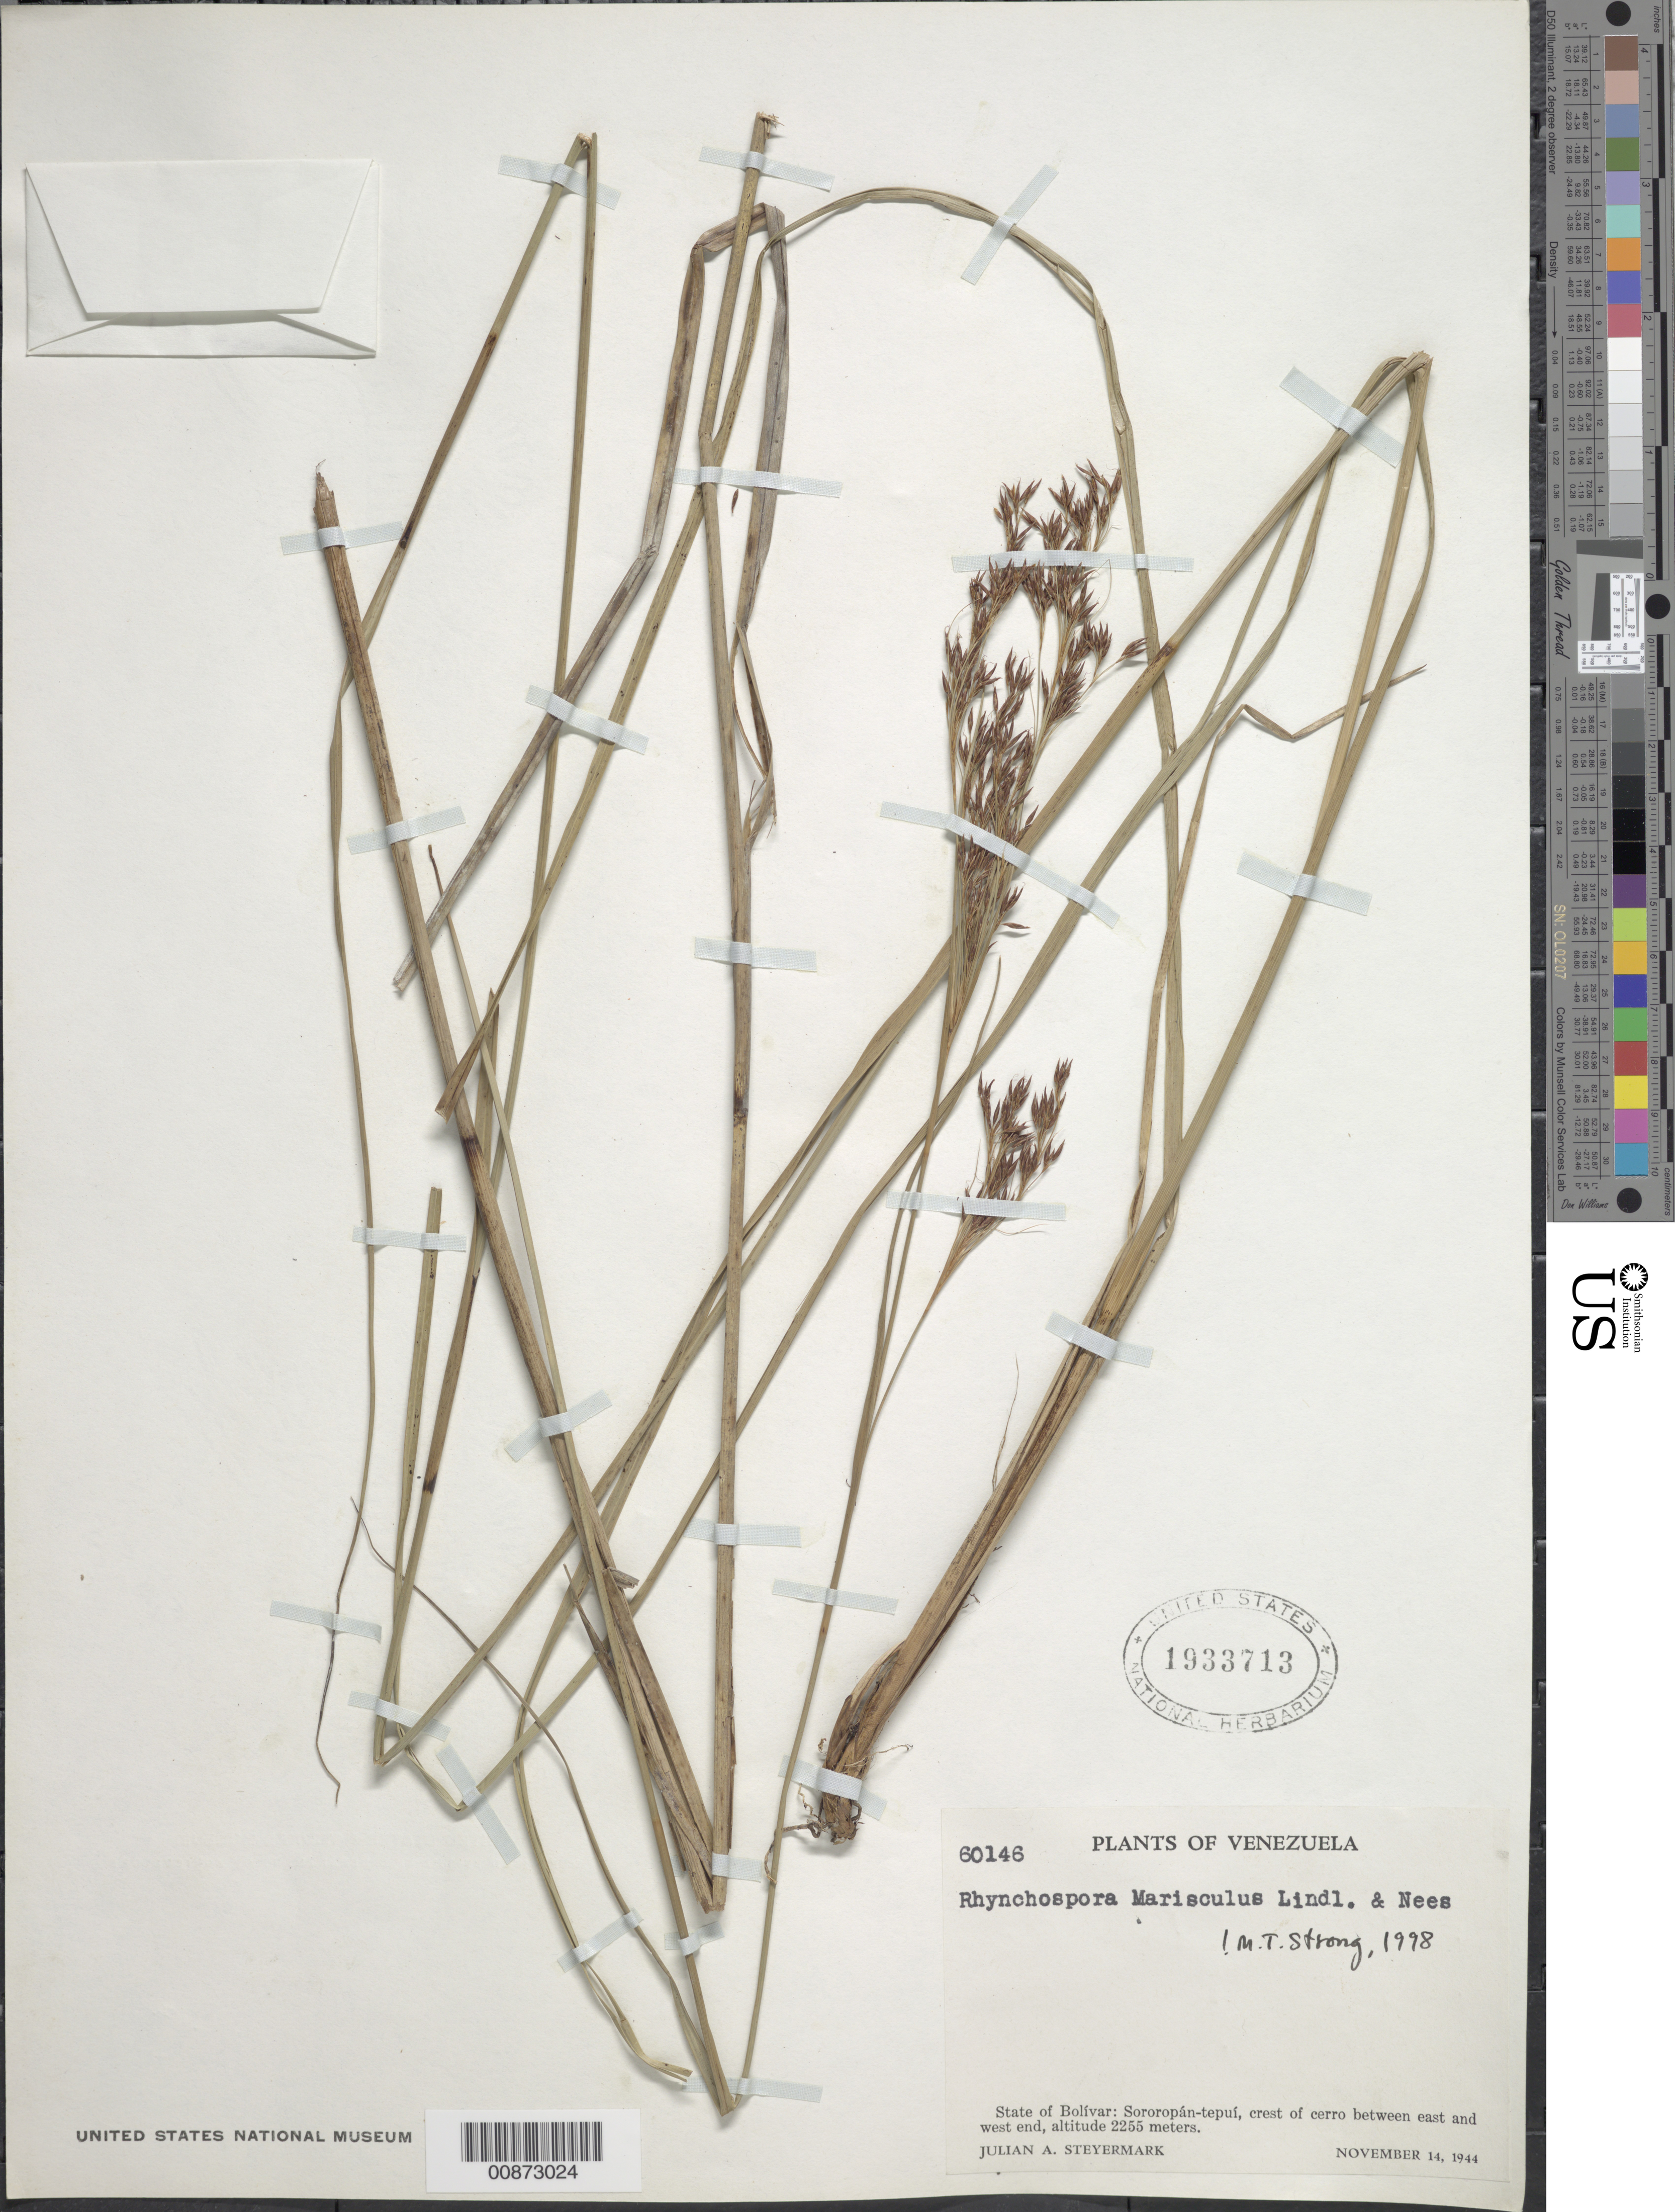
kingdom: Plantae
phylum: Tracheophyta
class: Liliopsida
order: Poales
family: Cyperaceae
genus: Rhynchospora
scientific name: Rhynchospora marisculus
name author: Lindl. & Nees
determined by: Strong, M. T., (US), Smithsonian Institution - National Museum of Natural History (UNITED STATES)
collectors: J. Steyermark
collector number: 60146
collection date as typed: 14-Nov-44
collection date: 1944-11-14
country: Venezuela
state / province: Bolívar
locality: Sororopán-tepuí, crest of cerro between E and W end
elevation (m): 2255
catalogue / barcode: US 1933713